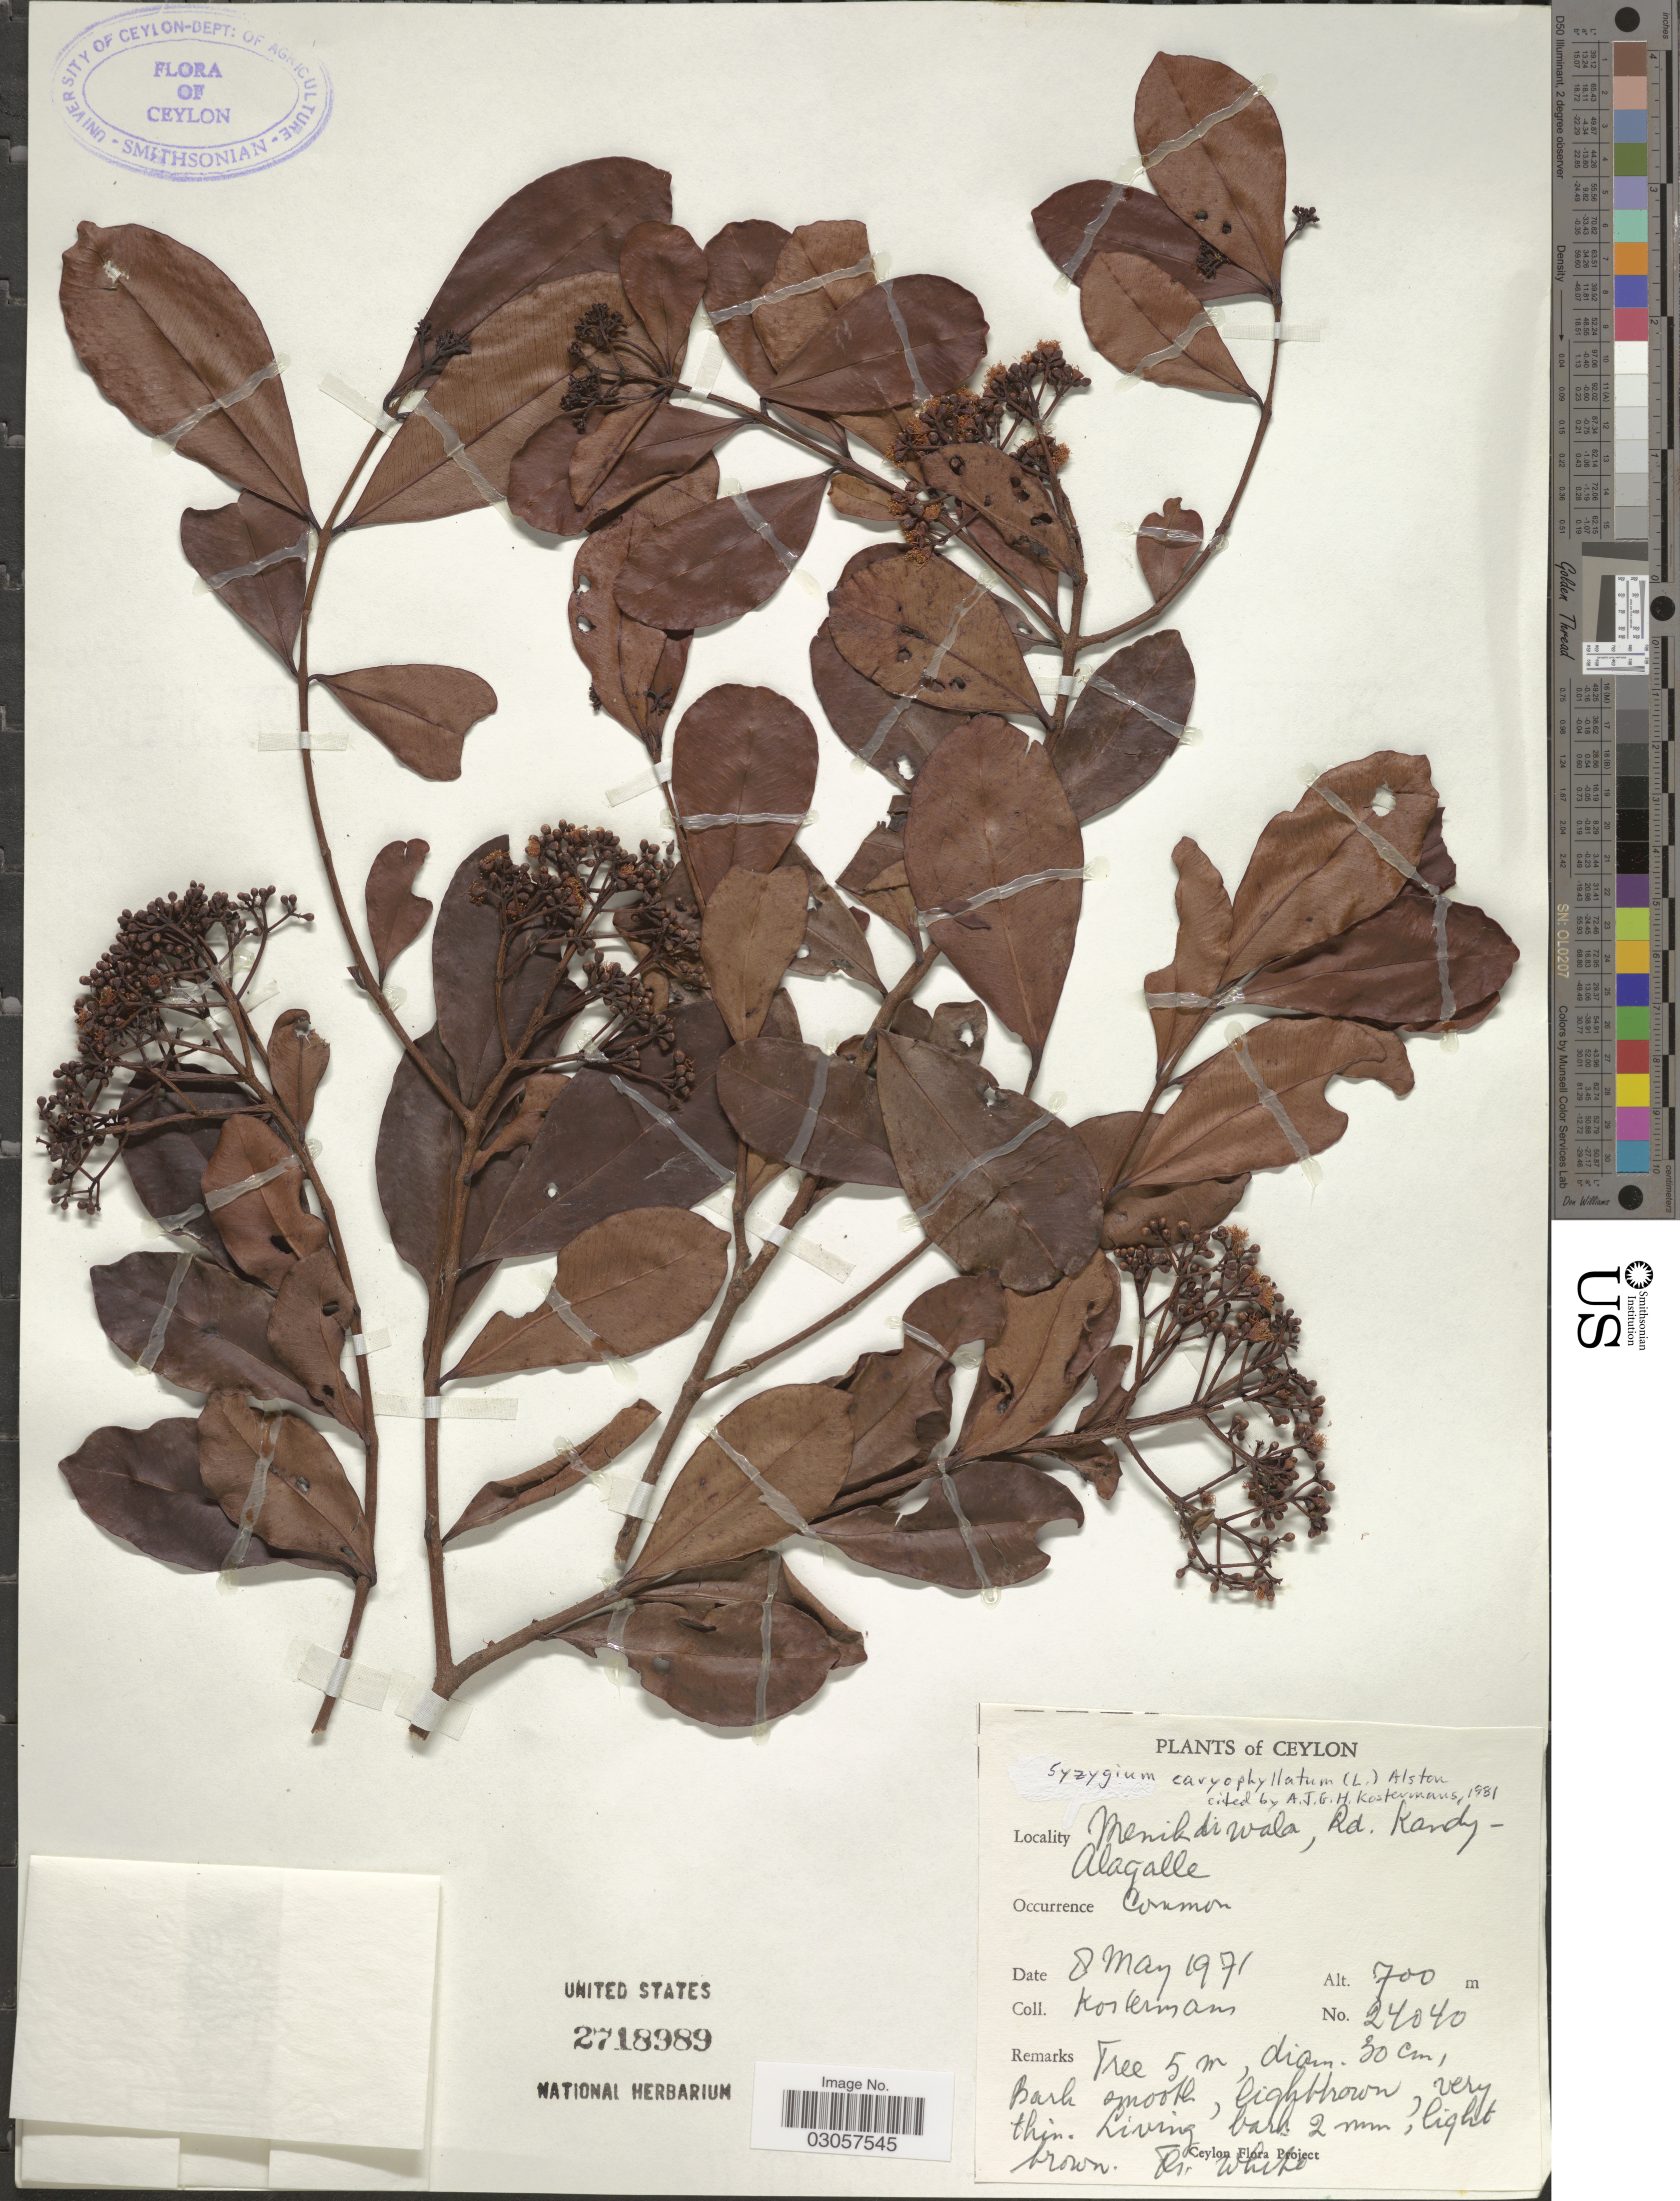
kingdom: Plantae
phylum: Tracheophyta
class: Magnoliopsida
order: Myrtales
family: Myrtaceae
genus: Syzygium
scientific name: Syzygium caryophyllatum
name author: (L.) Alston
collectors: Kostermans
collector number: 24040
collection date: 1971-05-08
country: Sri Lanka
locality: Ceylon, Menikdiwala, Rd. Kandy Alagalle.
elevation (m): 700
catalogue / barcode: US 2718989